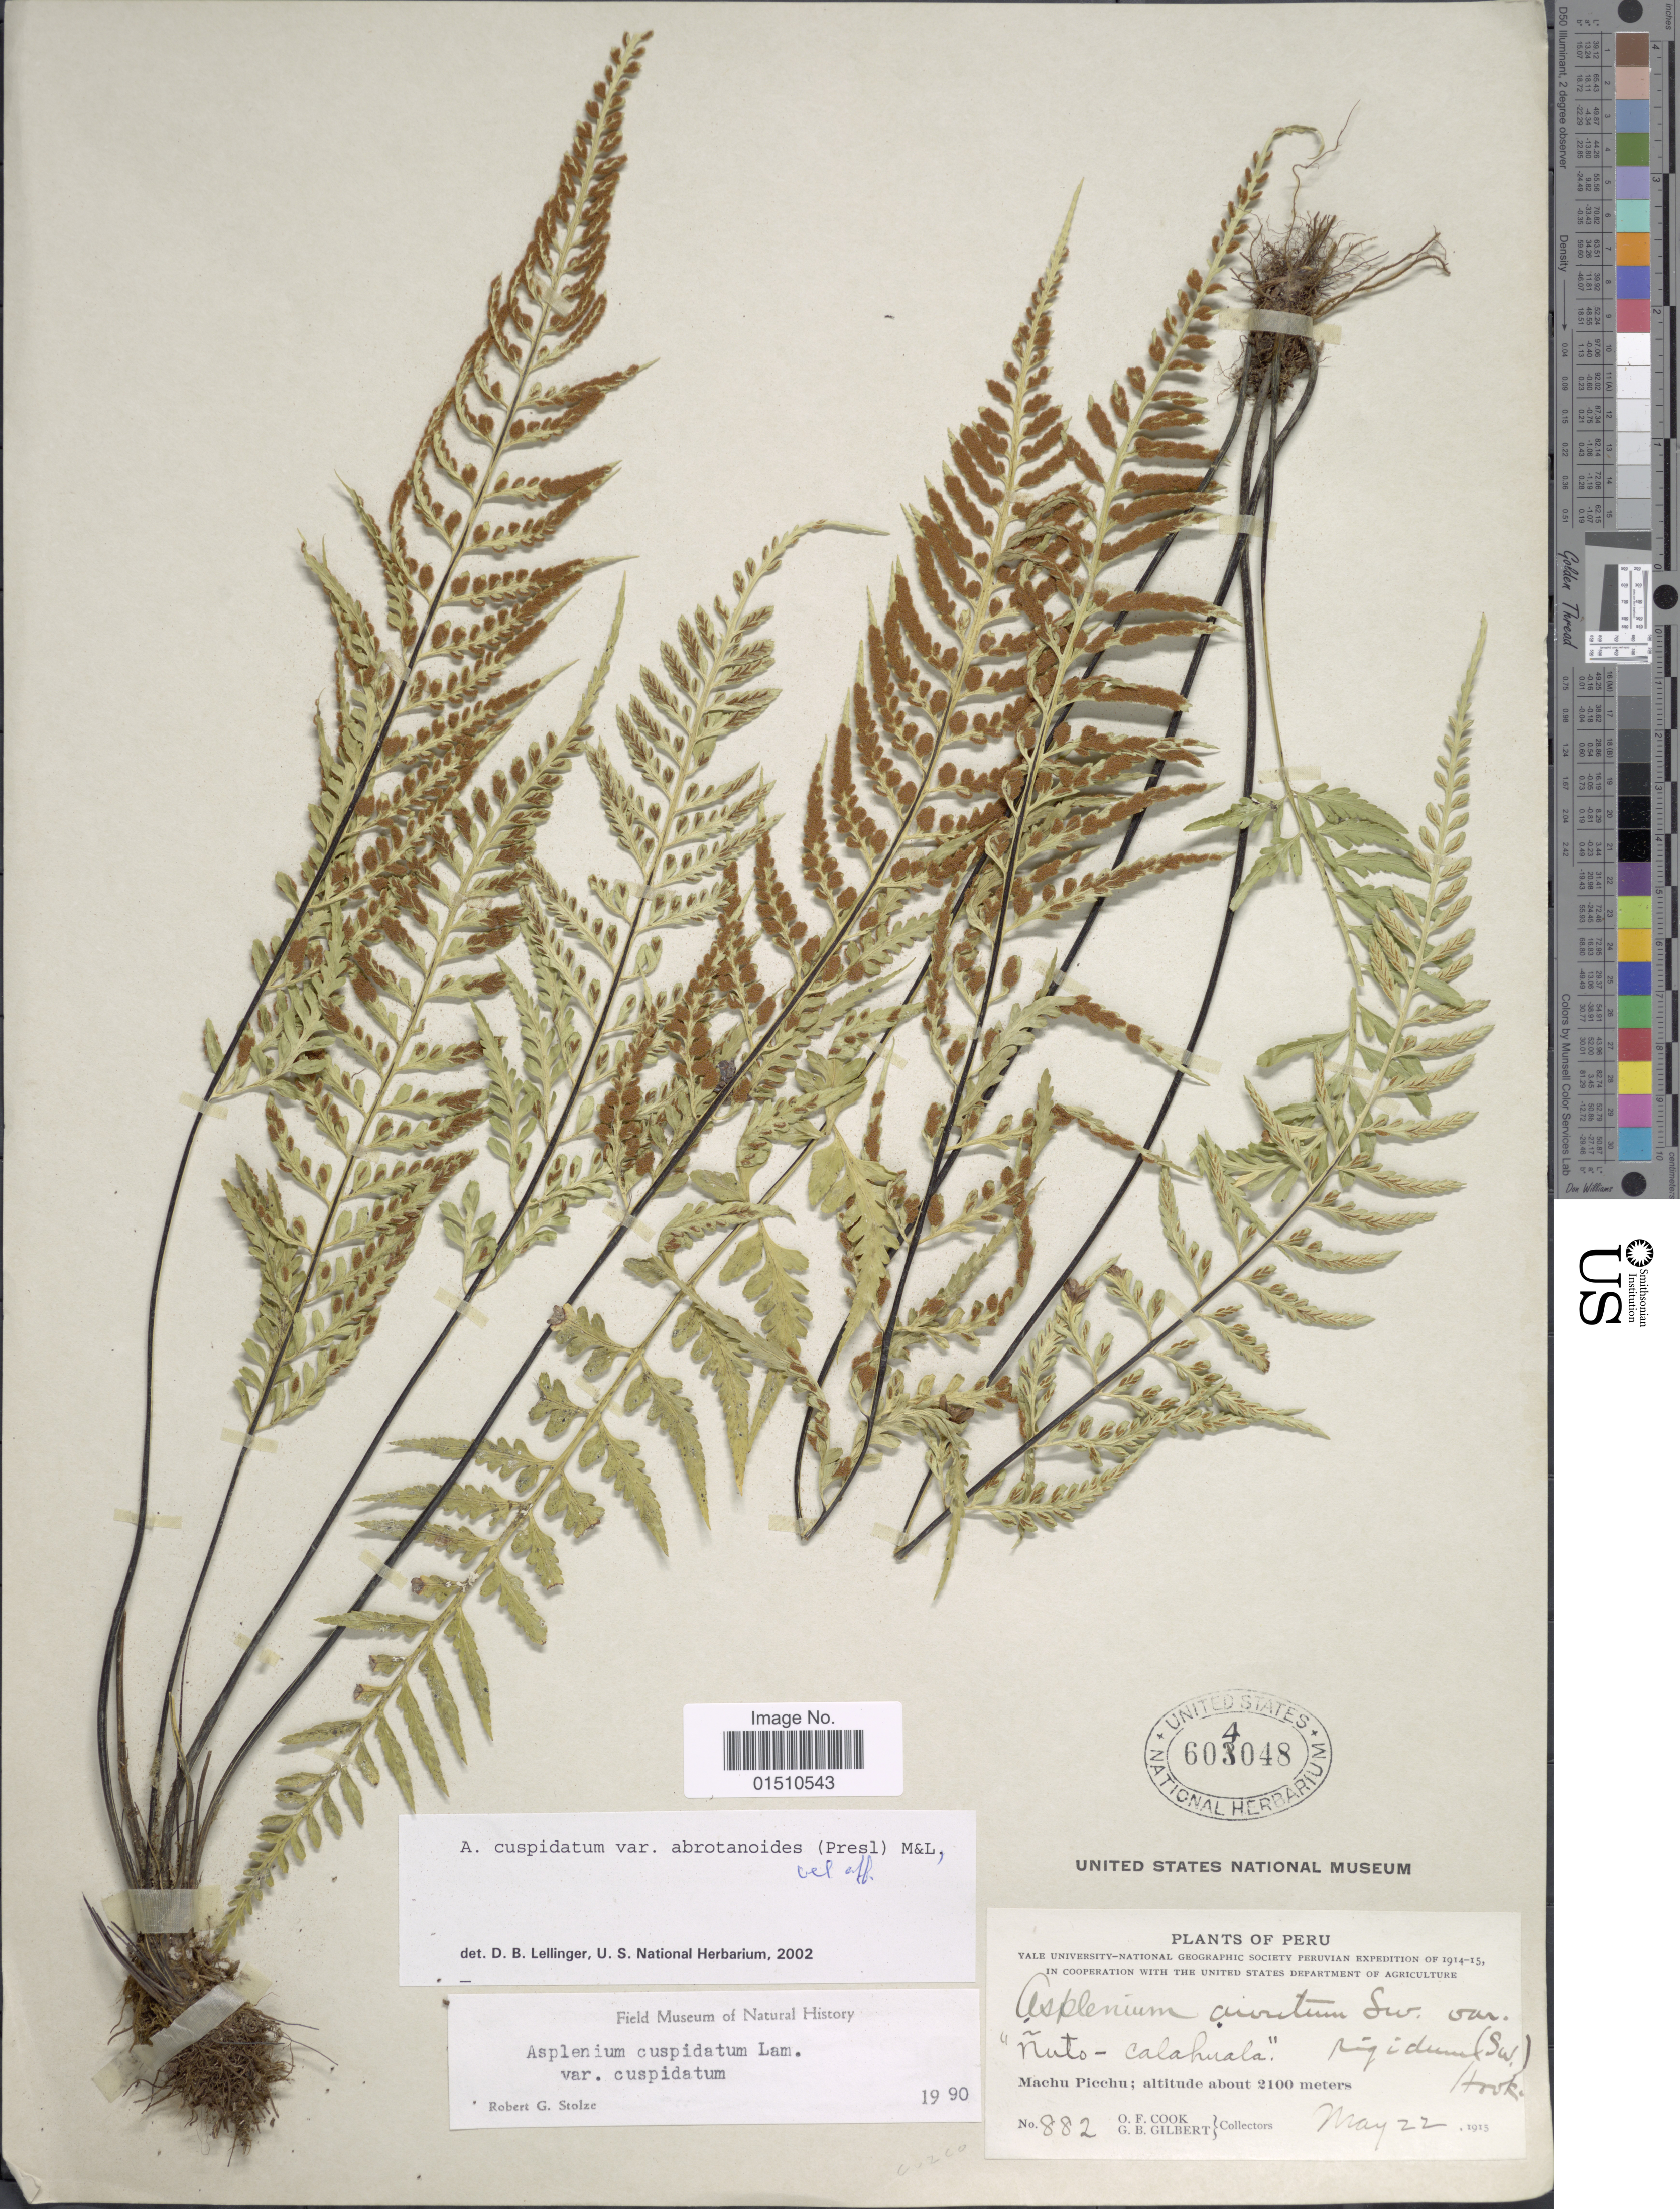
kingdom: Plantae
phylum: Tracheophyta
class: Polypodiopsida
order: Polypodiales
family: Aspleniaceae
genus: Asplenium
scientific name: Asplenium cuspidatum var. abrotanoides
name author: (C. Presl) C.V. Morton & Lellinger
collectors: O. F. Cook & G. B. Gilbert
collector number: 882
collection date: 1915-05-22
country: Peru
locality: Peru, Machu Piechu, Nuto-Calahuala.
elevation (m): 2100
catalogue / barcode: US 604048